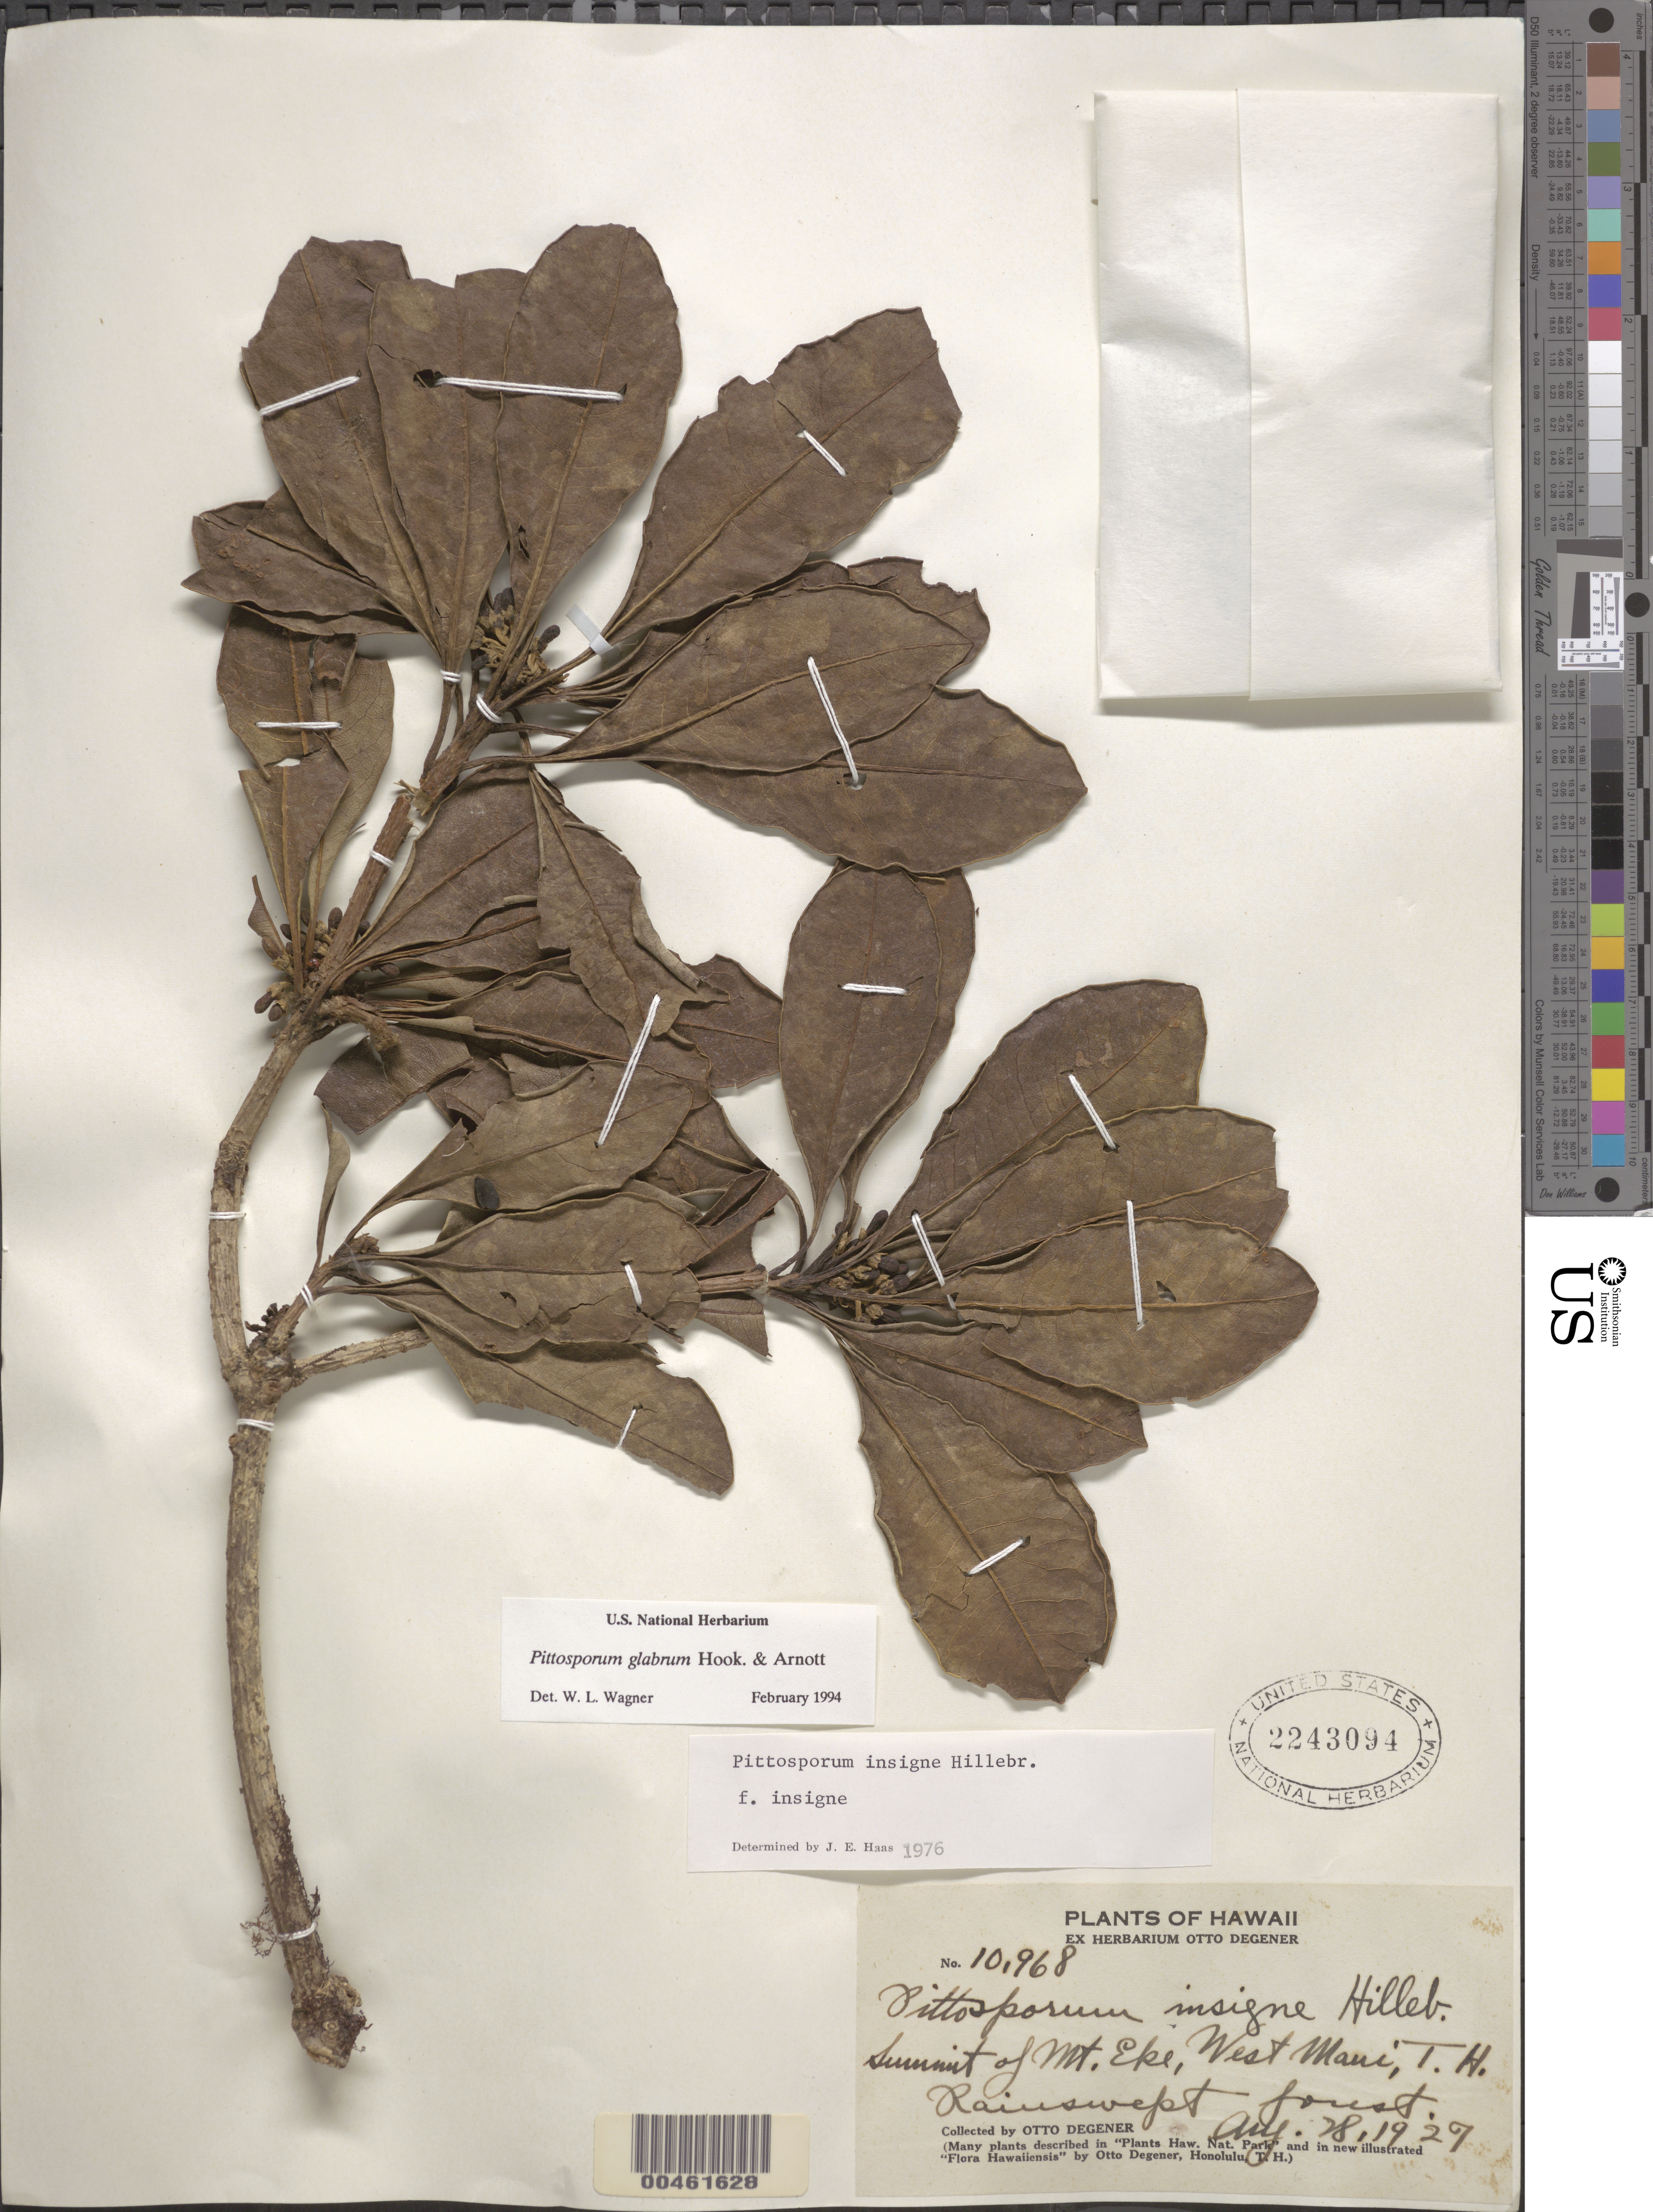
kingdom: Plantae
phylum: Tracheophyta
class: Magnoliopsida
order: Apiales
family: Pittosporaceae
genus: Pittosporum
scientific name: Pittosporum glabrum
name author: Hook. & Arn.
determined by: Wagner, W. L., (BOT), Smithsonian Institution - National Museum of Natural History (UNITED STATES)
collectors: O. Degener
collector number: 10968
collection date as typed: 28 Aug 1927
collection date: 1927-08-28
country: United States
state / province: Hawaii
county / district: Maui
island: Maui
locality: Summit of Mt. Eke, W Maui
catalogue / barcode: US 2243094